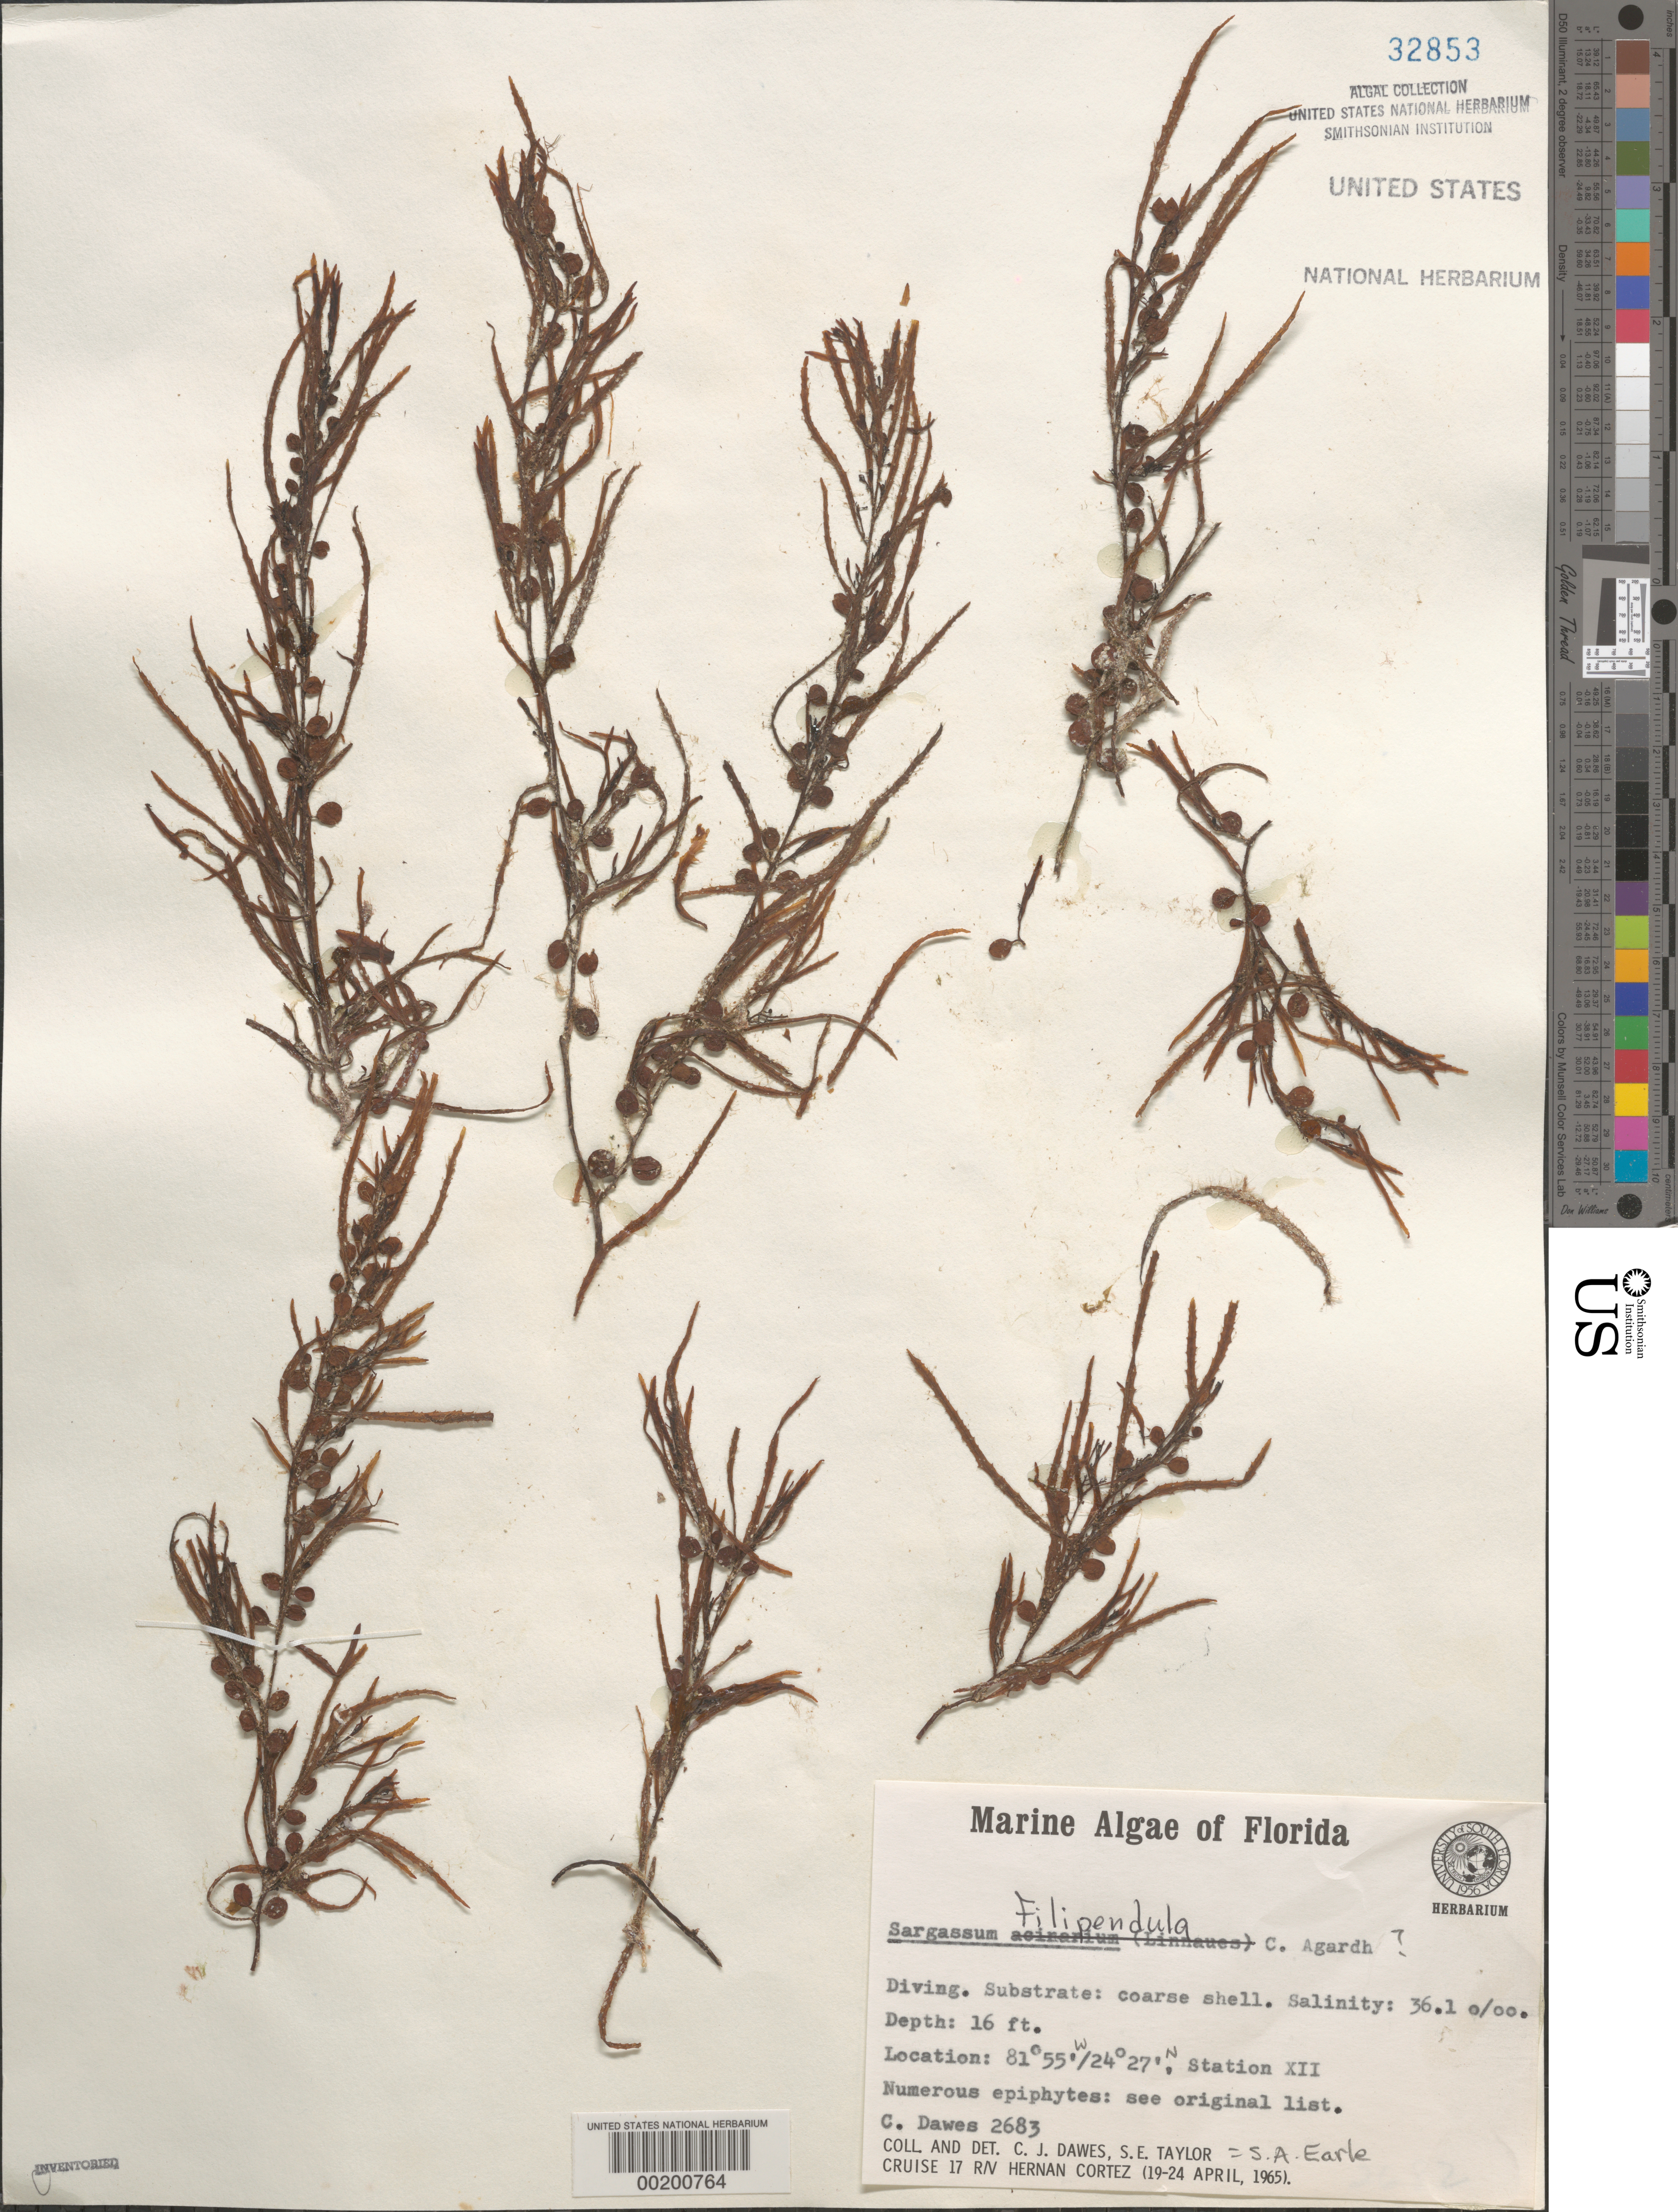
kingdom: Chromista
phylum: Ochrophyta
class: Phaeophyceae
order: Fucales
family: Sargassaceae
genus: Sargassum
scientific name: Sargassum filipendula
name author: C. Agardh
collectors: C. Dawes & S. A. Earle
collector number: Cjd 2683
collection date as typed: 19 Apr 1965 to 24 Apr 1965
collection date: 1965-04-19/1965-04-24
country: United States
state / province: Florida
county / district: Monroe County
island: Florida Keys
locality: Key West area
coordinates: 24 27' N, 81 55' W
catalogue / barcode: US 32853